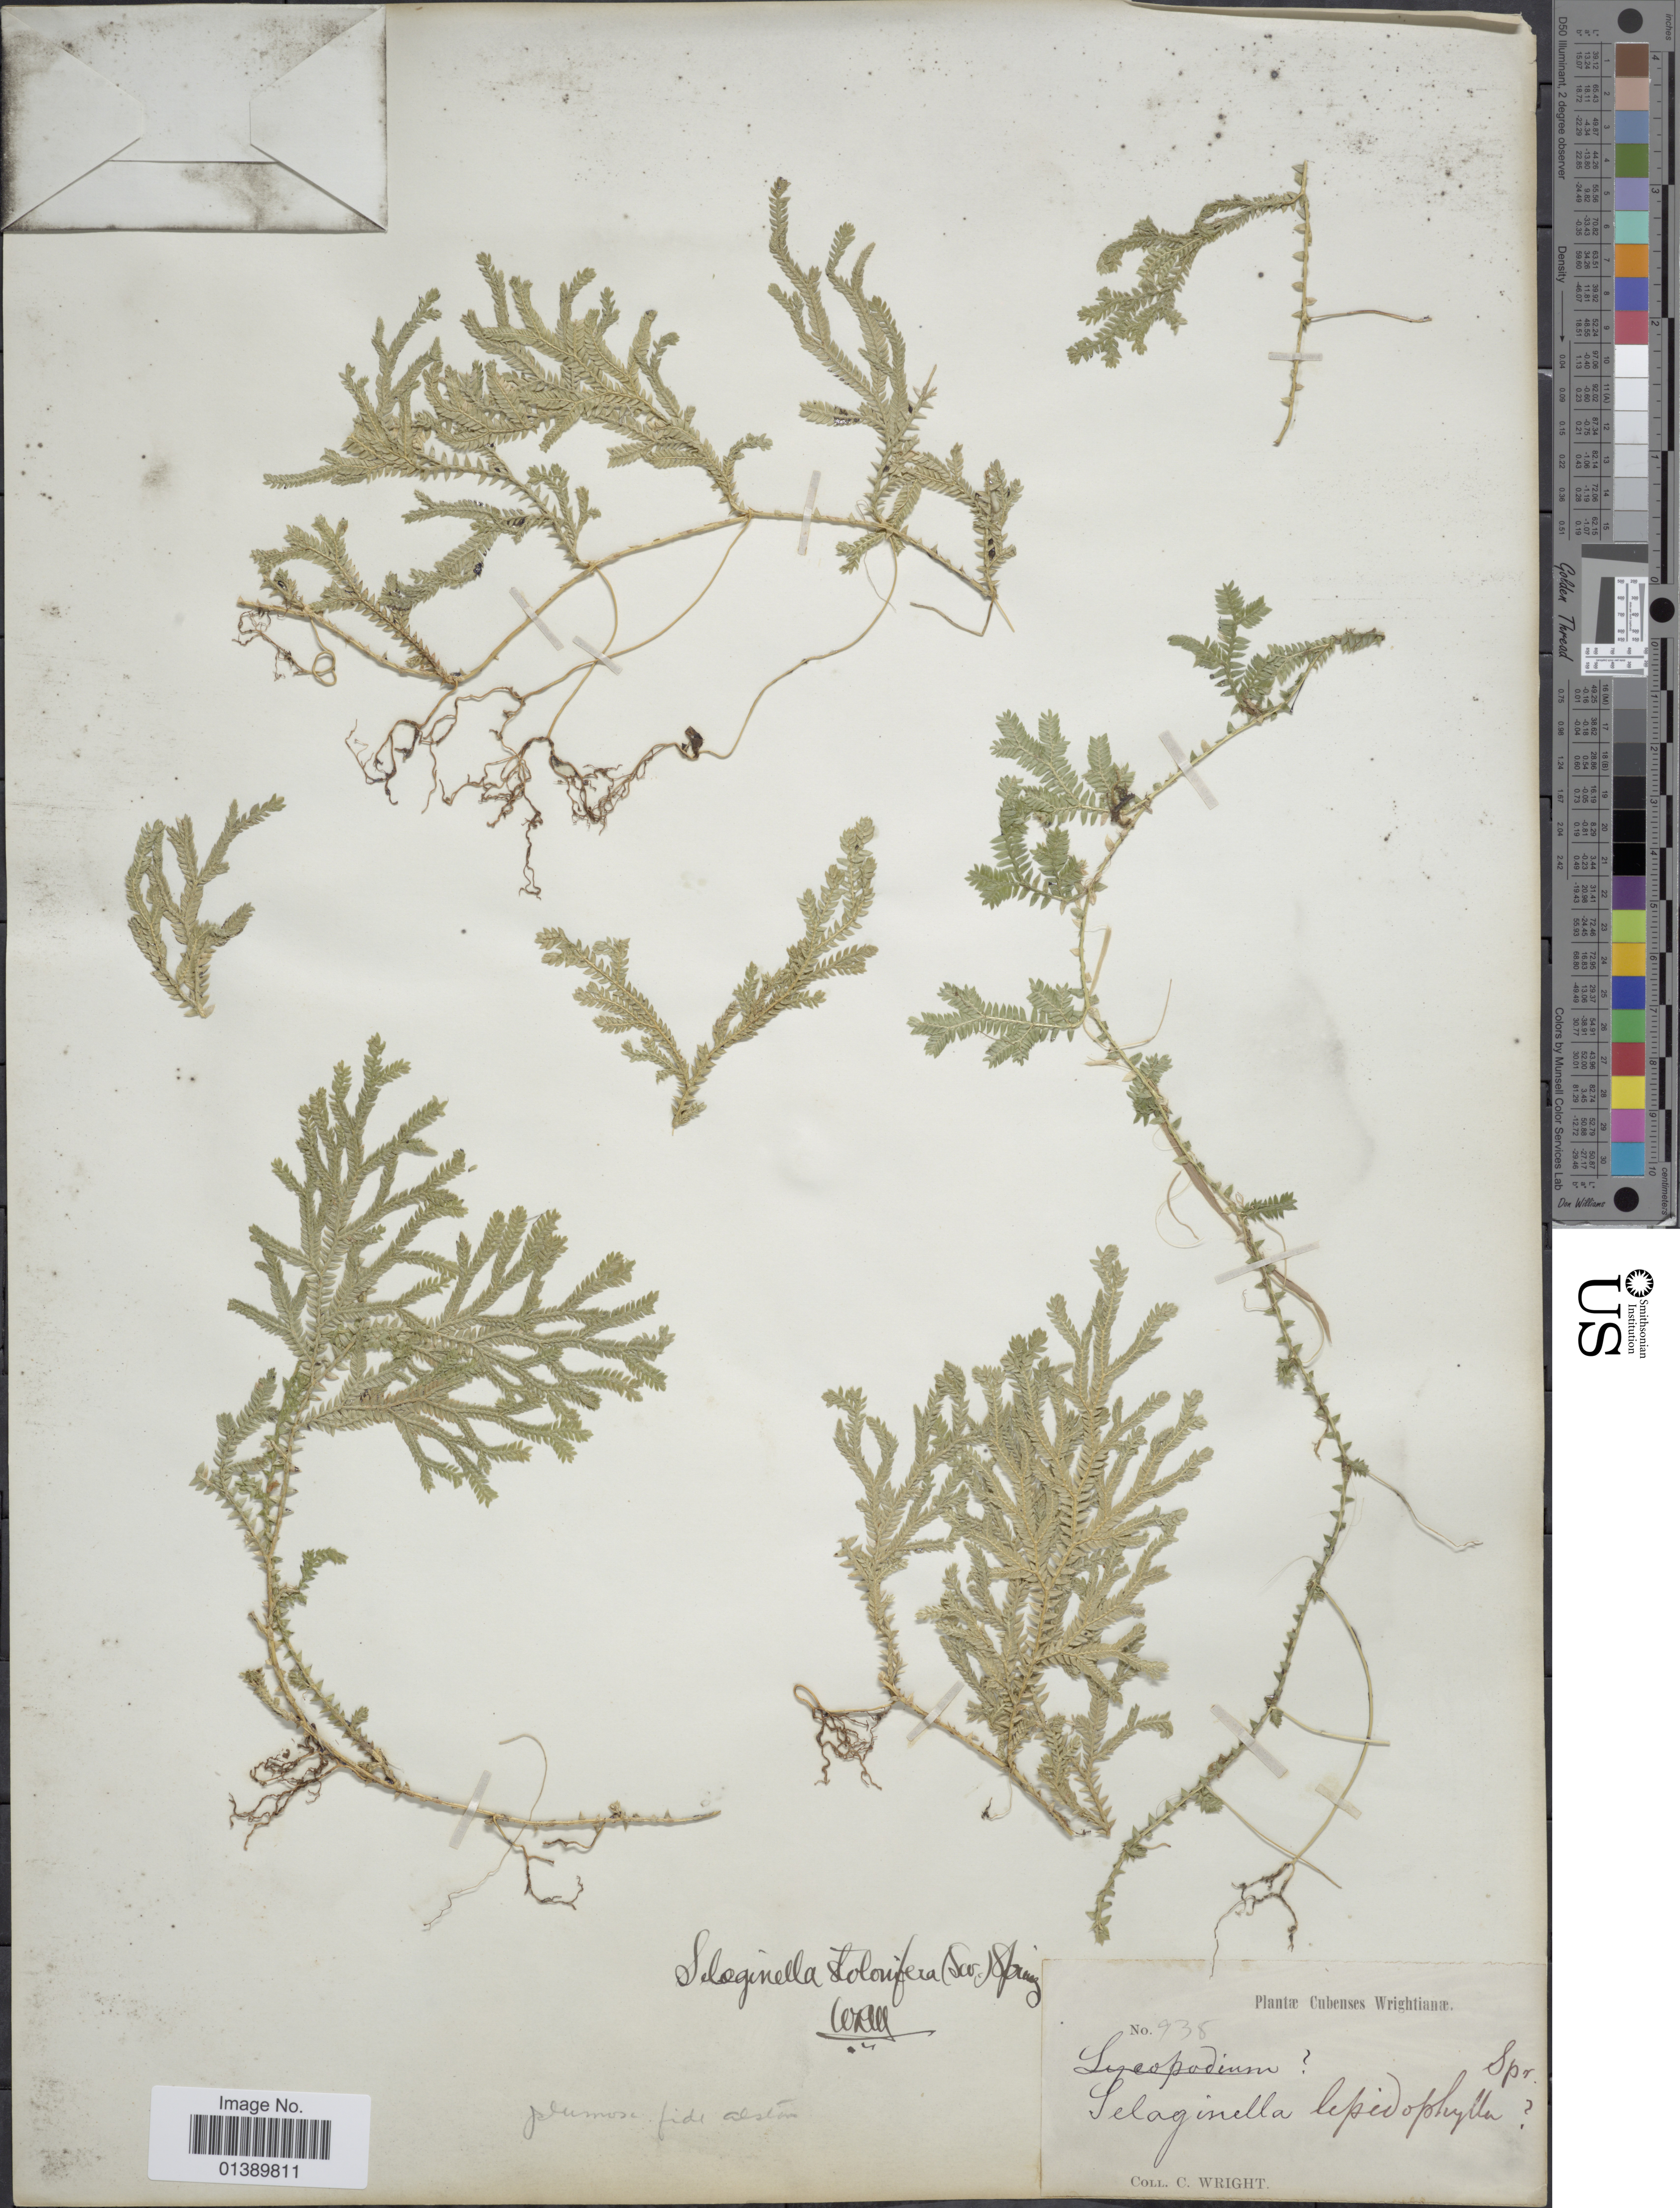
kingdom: Plantae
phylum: Tracheophyta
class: Lycopodiopsida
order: Selaginellales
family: Selaginellaceae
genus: Selaginella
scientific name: Selaginella plumosa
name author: (L.) C. Presl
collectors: C. Wright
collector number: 938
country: Cuba